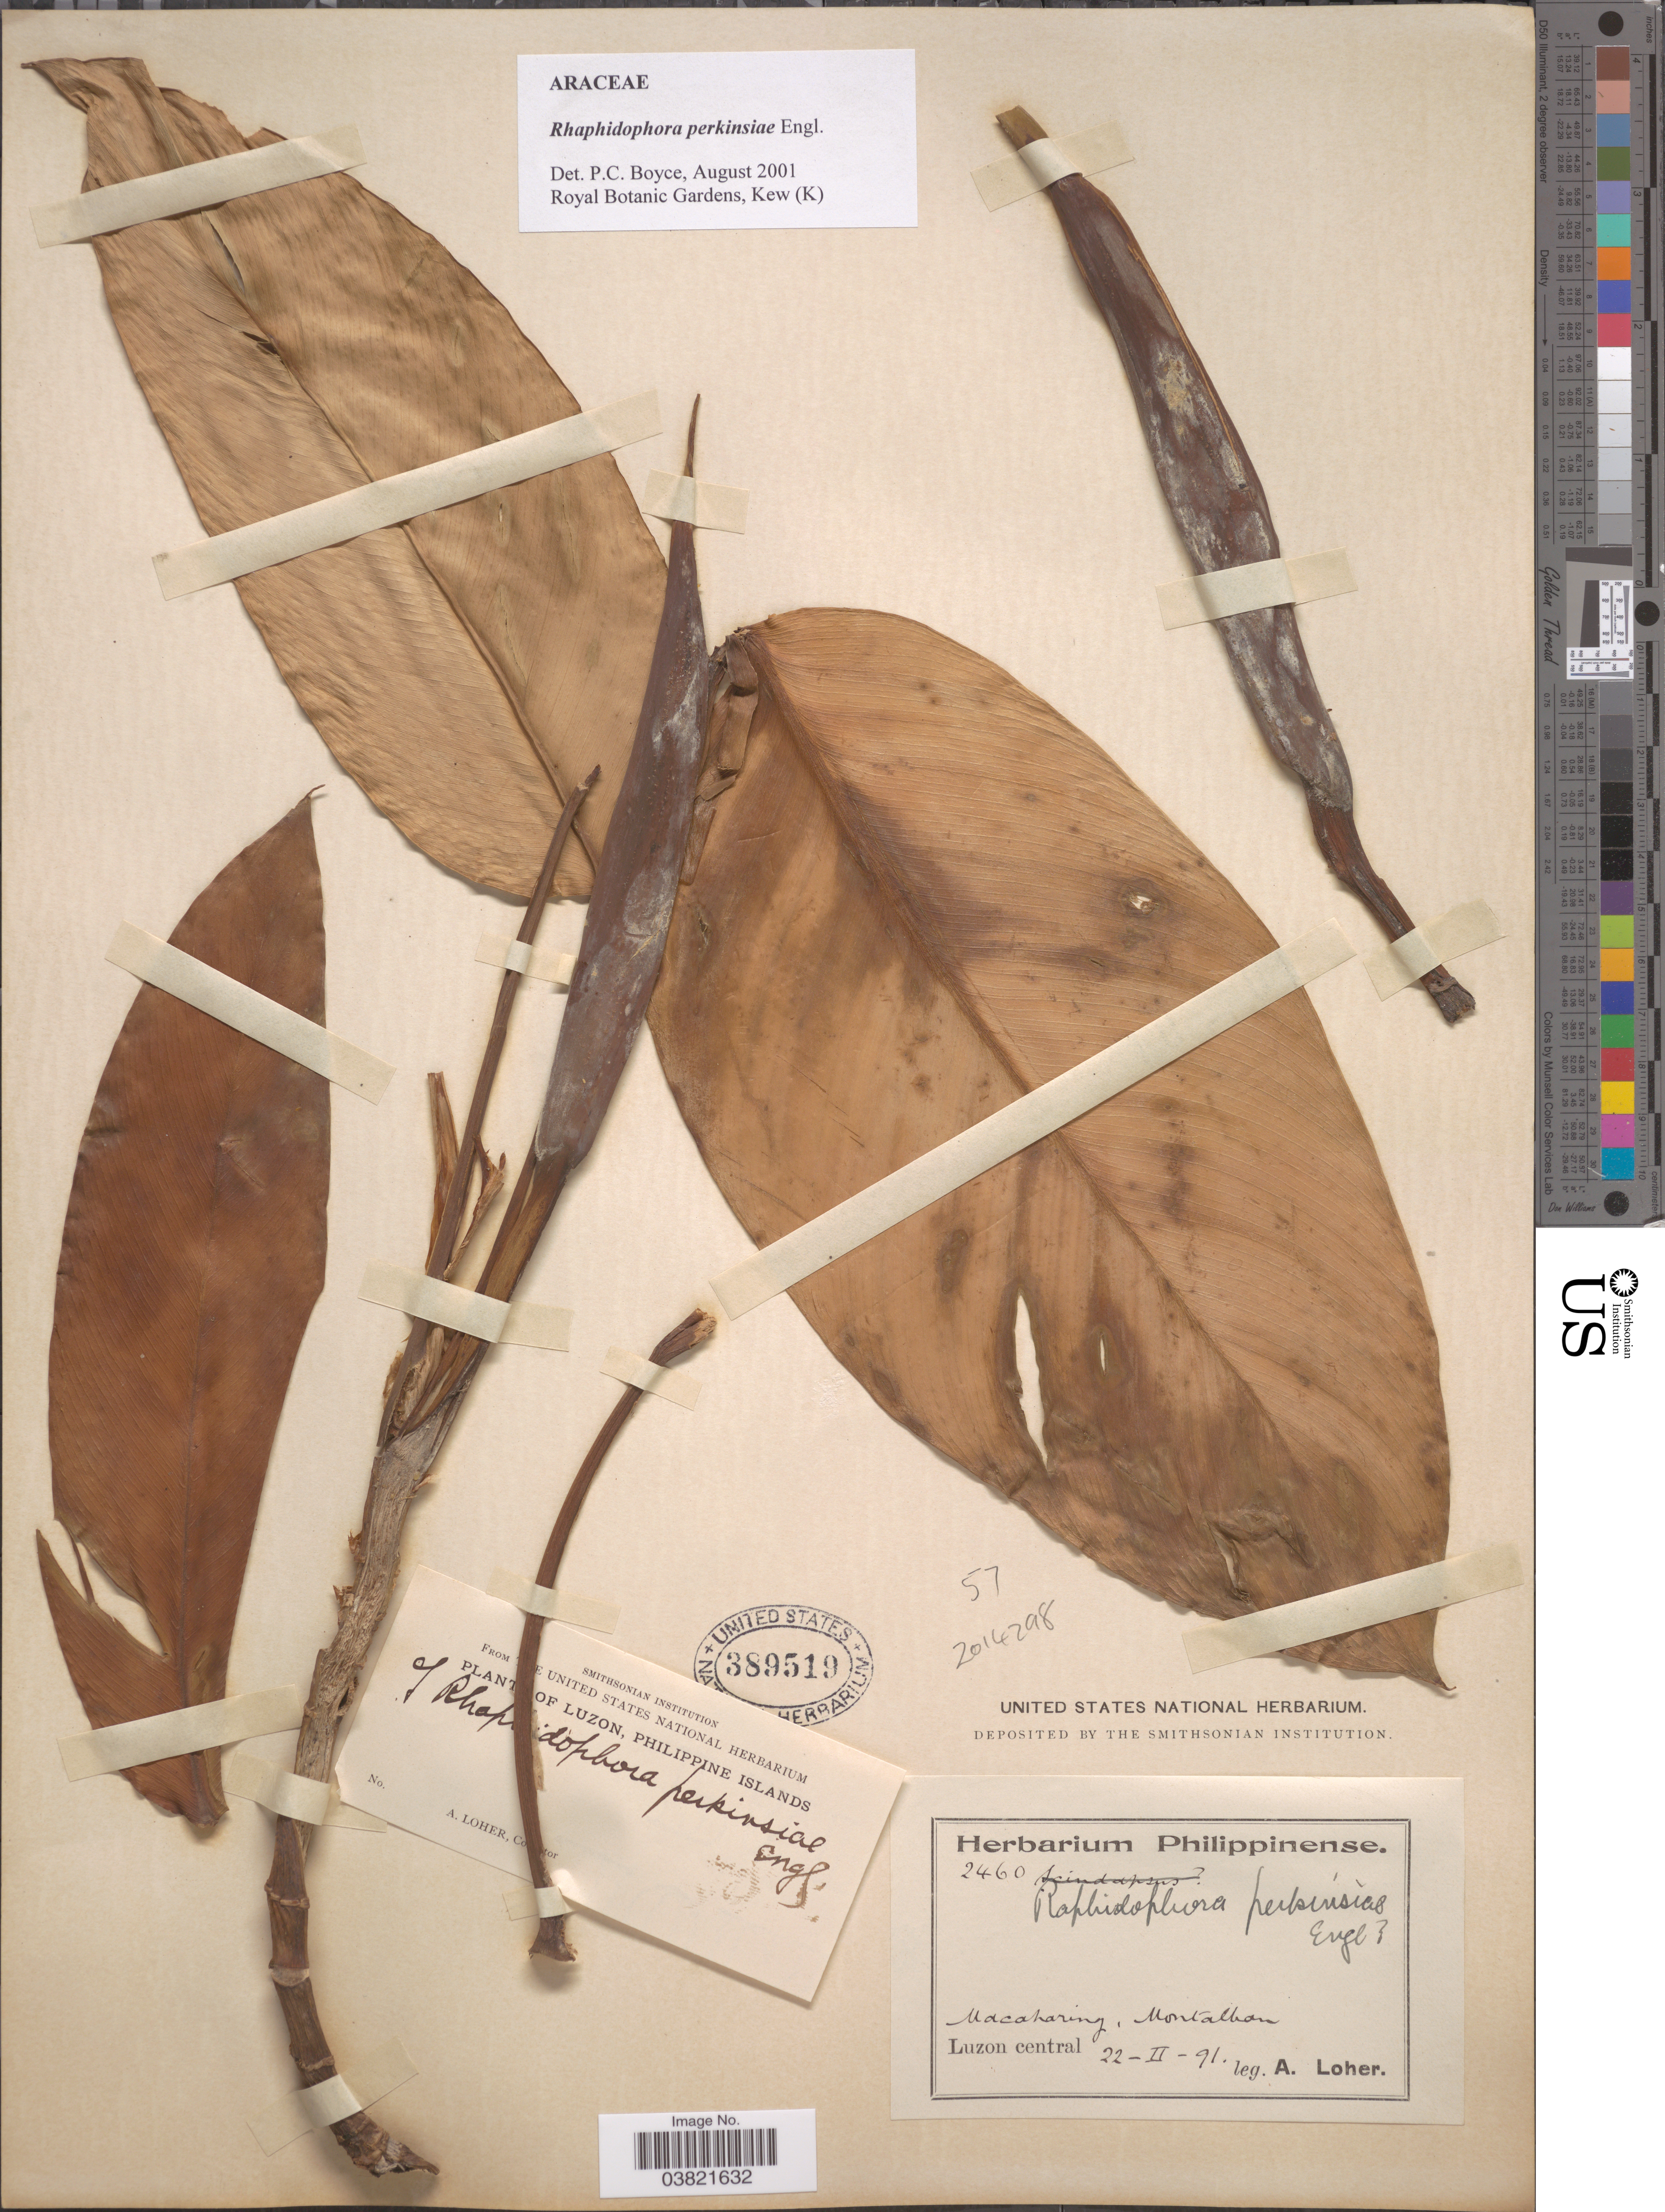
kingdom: Plantae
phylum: Tracheophyta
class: Liliopsida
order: Alismatales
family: Araceae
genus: Rhaphidophora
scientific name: Rhaphidophora perkinsiae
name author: Engl.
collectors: A. Loher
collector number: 2460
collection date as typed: Transcribed d/m/y: 22/2/91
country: Philippines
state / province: Central Luzon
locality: Luzon, Philippine Islands. Macaharing, Montalban. Luzon central.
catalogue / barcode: US 389519